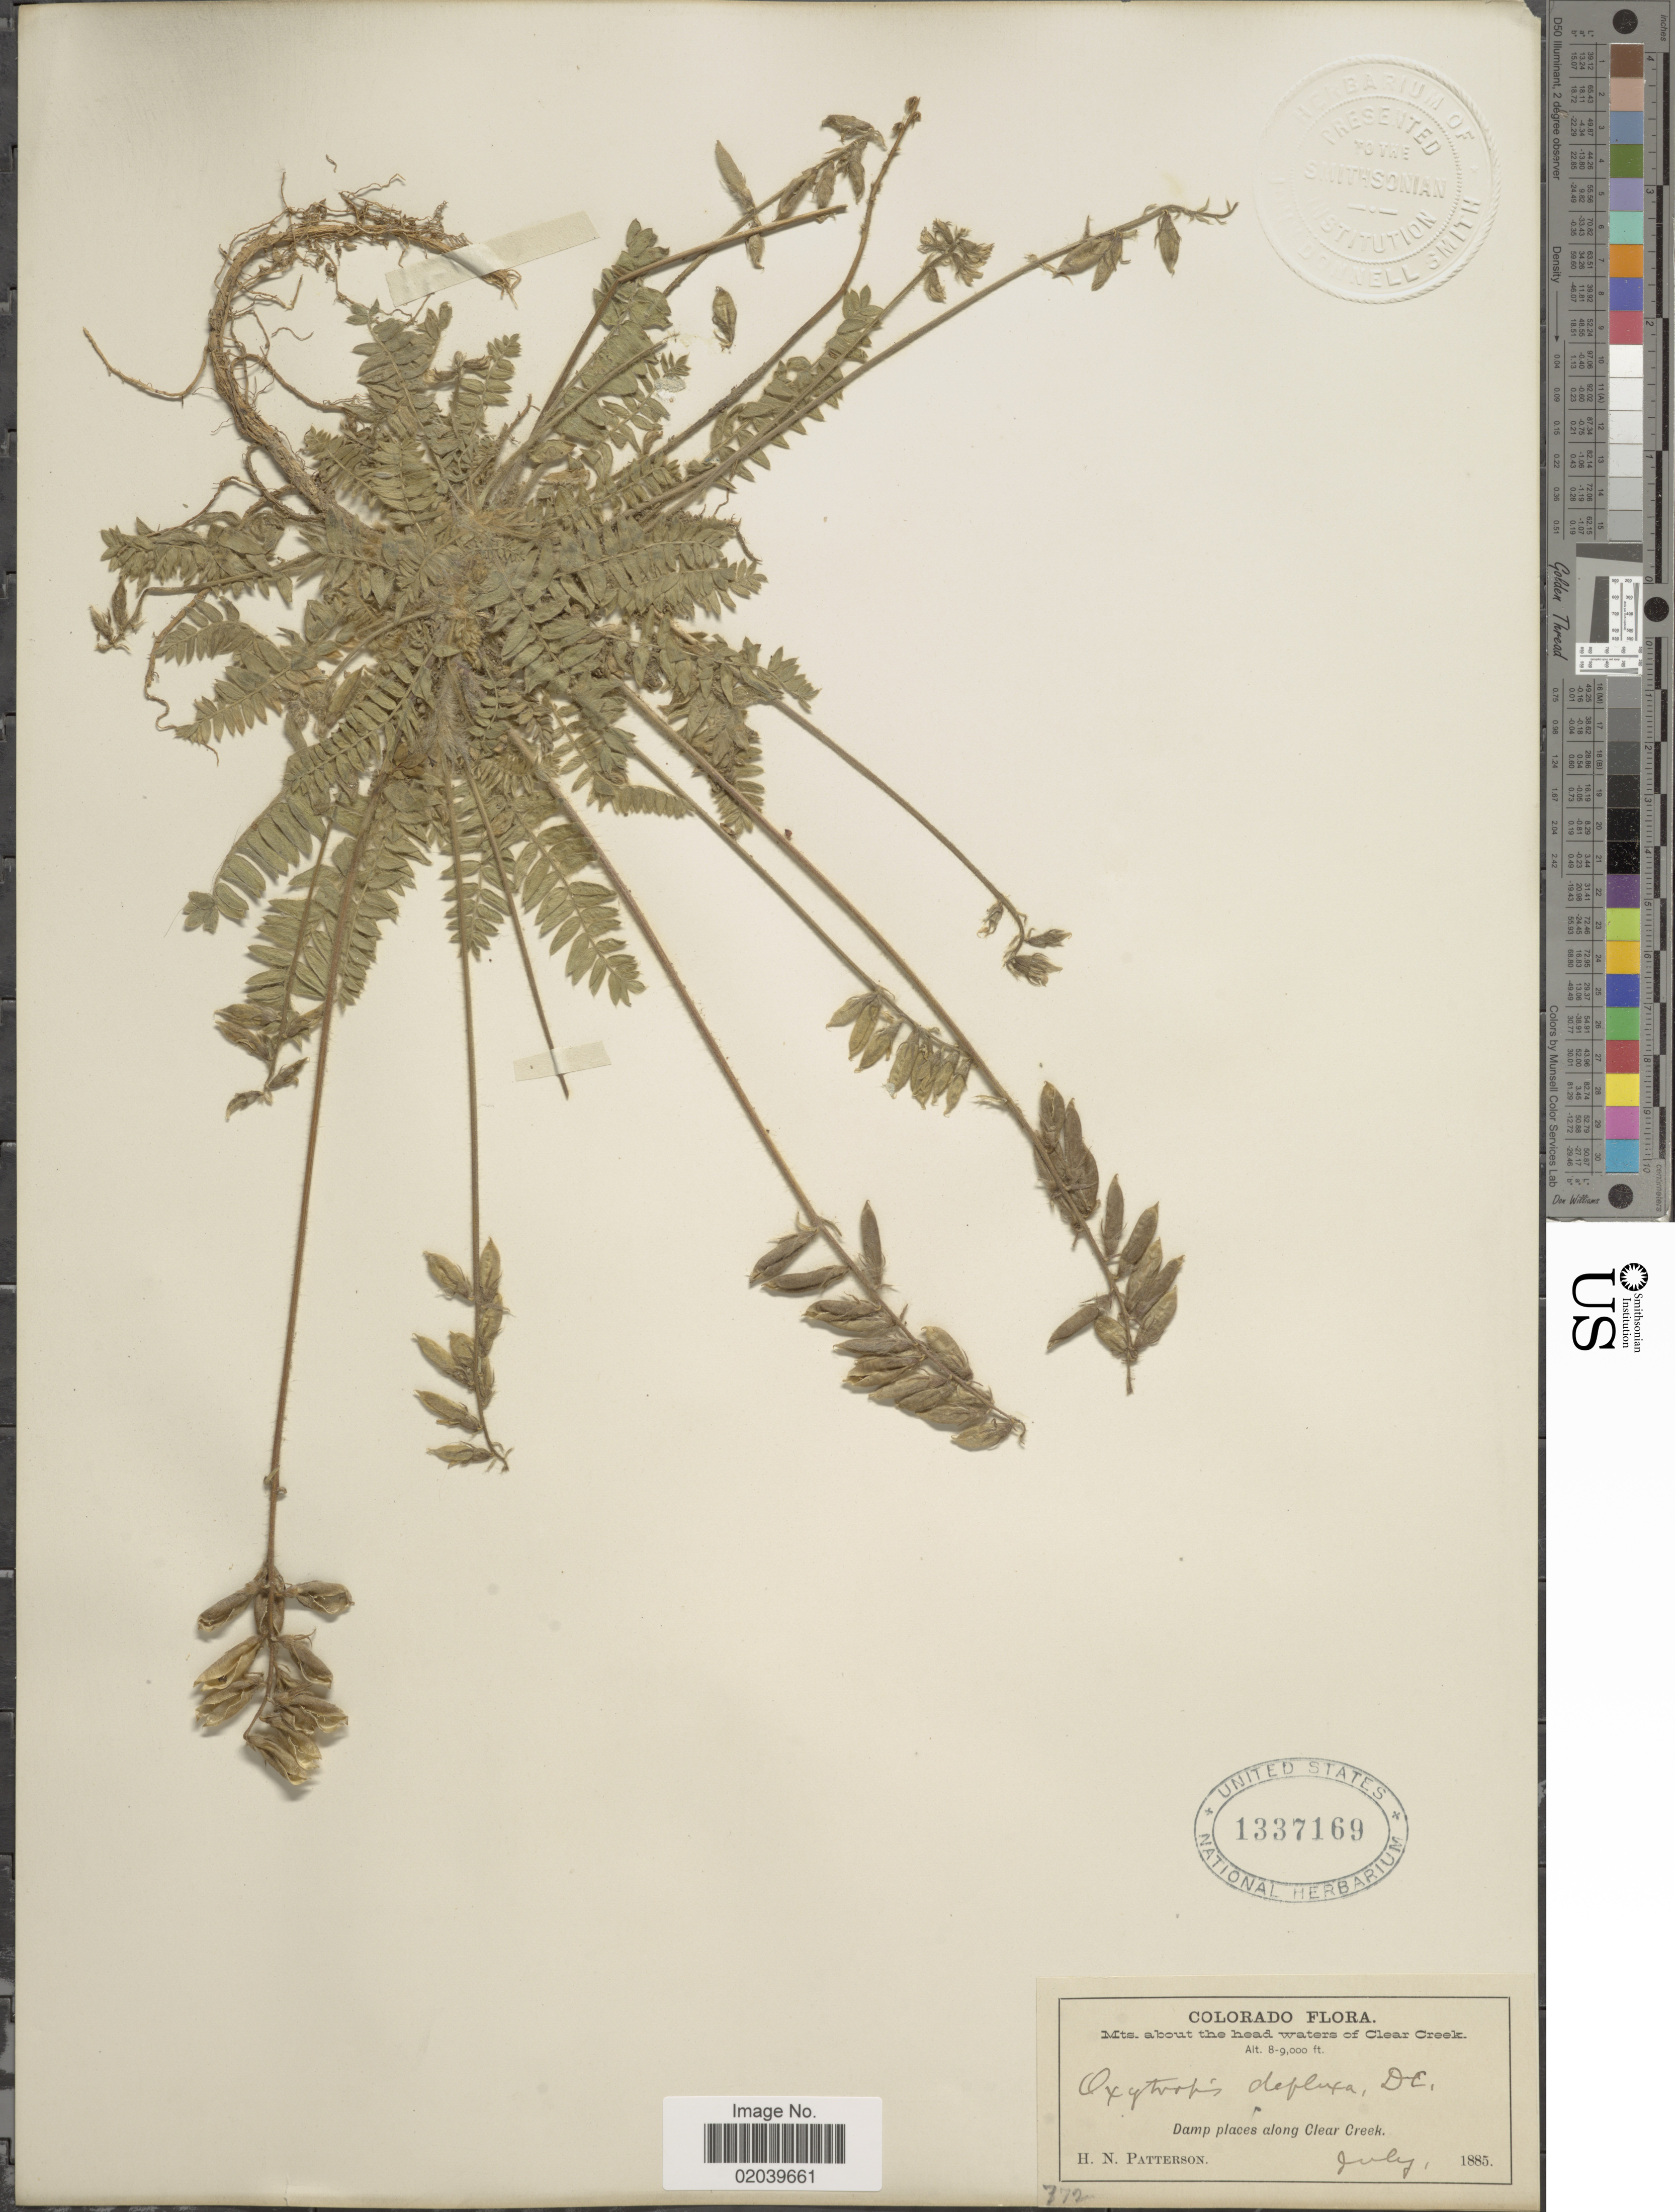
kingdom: Plantae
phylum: Tracheophyta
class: Magnoliopsida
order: Fabales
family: Fabaceae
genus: Oxytropis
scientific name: Oxytropis deflexa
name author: (Pall.) DC.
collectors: H. N. Patterson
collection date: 1885-07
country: United States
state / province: Colorado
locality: Mts. about the head waters of Clear Creek, Damp places along Clear Creek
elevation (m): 2438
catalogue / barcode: US 1337169